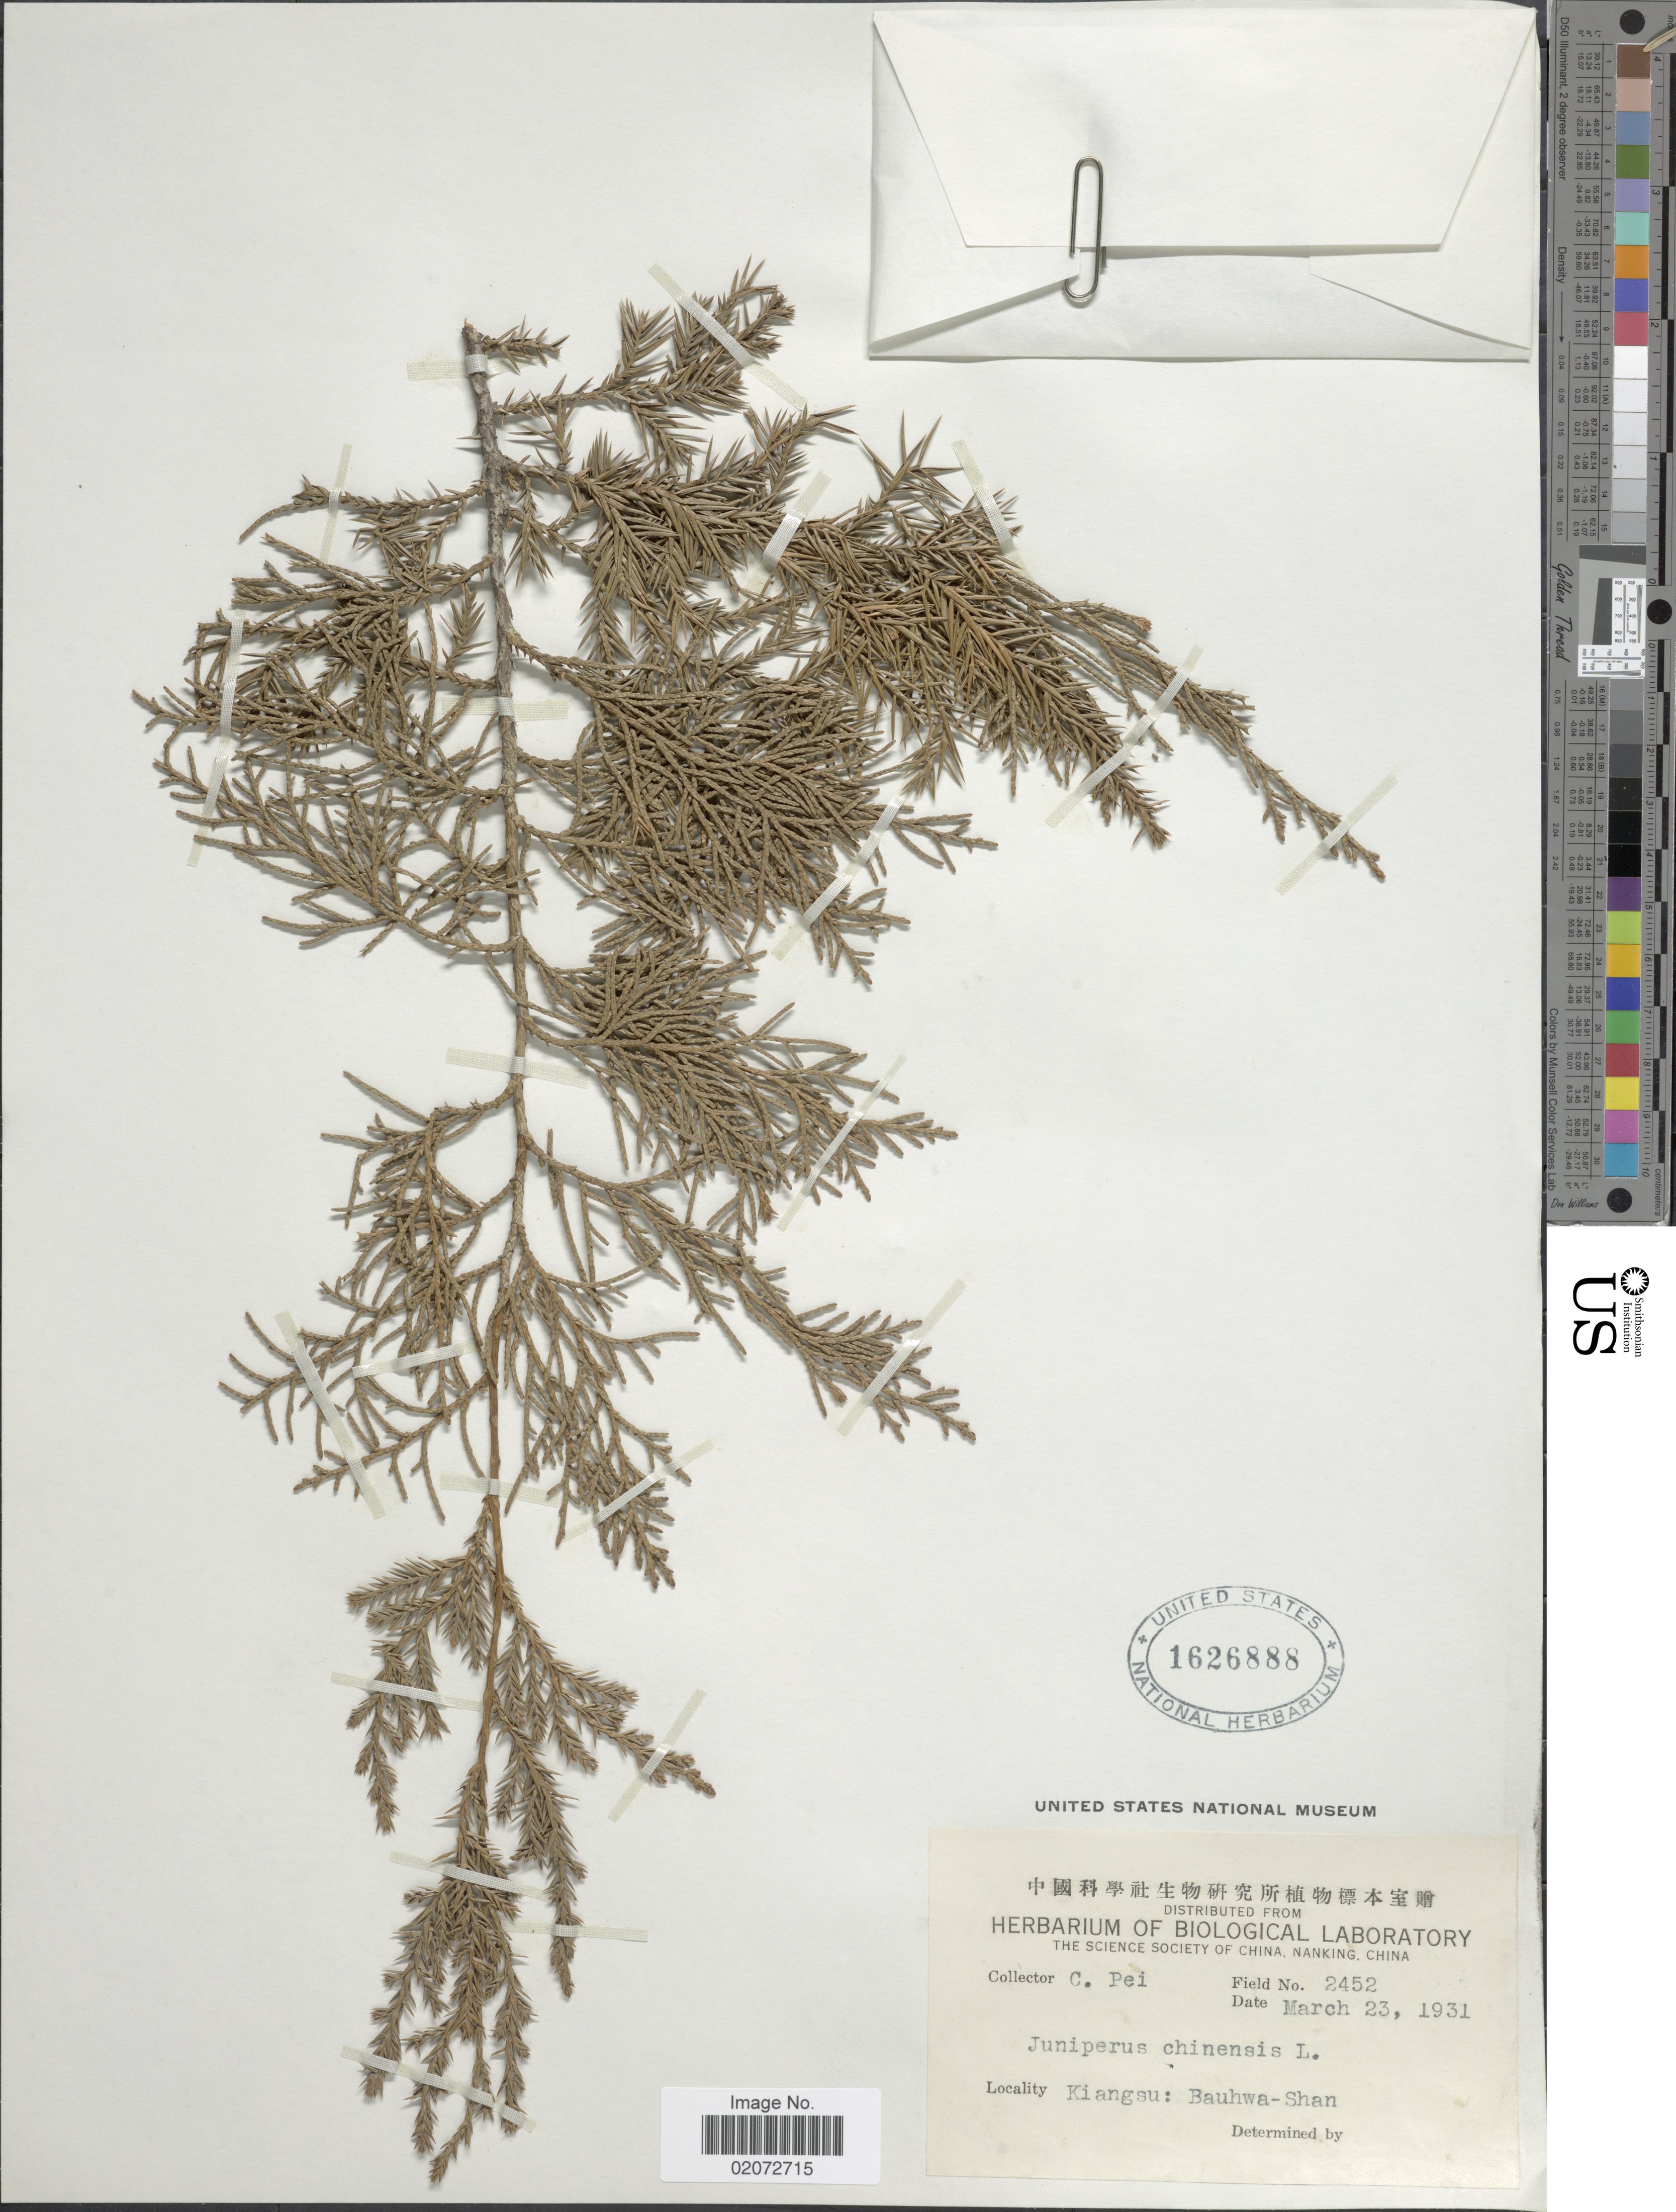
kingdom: Plantae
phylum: Tracheophyta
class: Pinopsida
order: Pinales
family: Cupressaceae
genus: Juniperus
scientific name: Juniperus chinensis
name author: L.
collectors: C. P'ei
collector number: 2452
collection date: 1931-03-23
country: China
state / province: Jiangsu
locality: Kiangsu: Bauhwa-Shan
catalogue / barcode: US 1626888